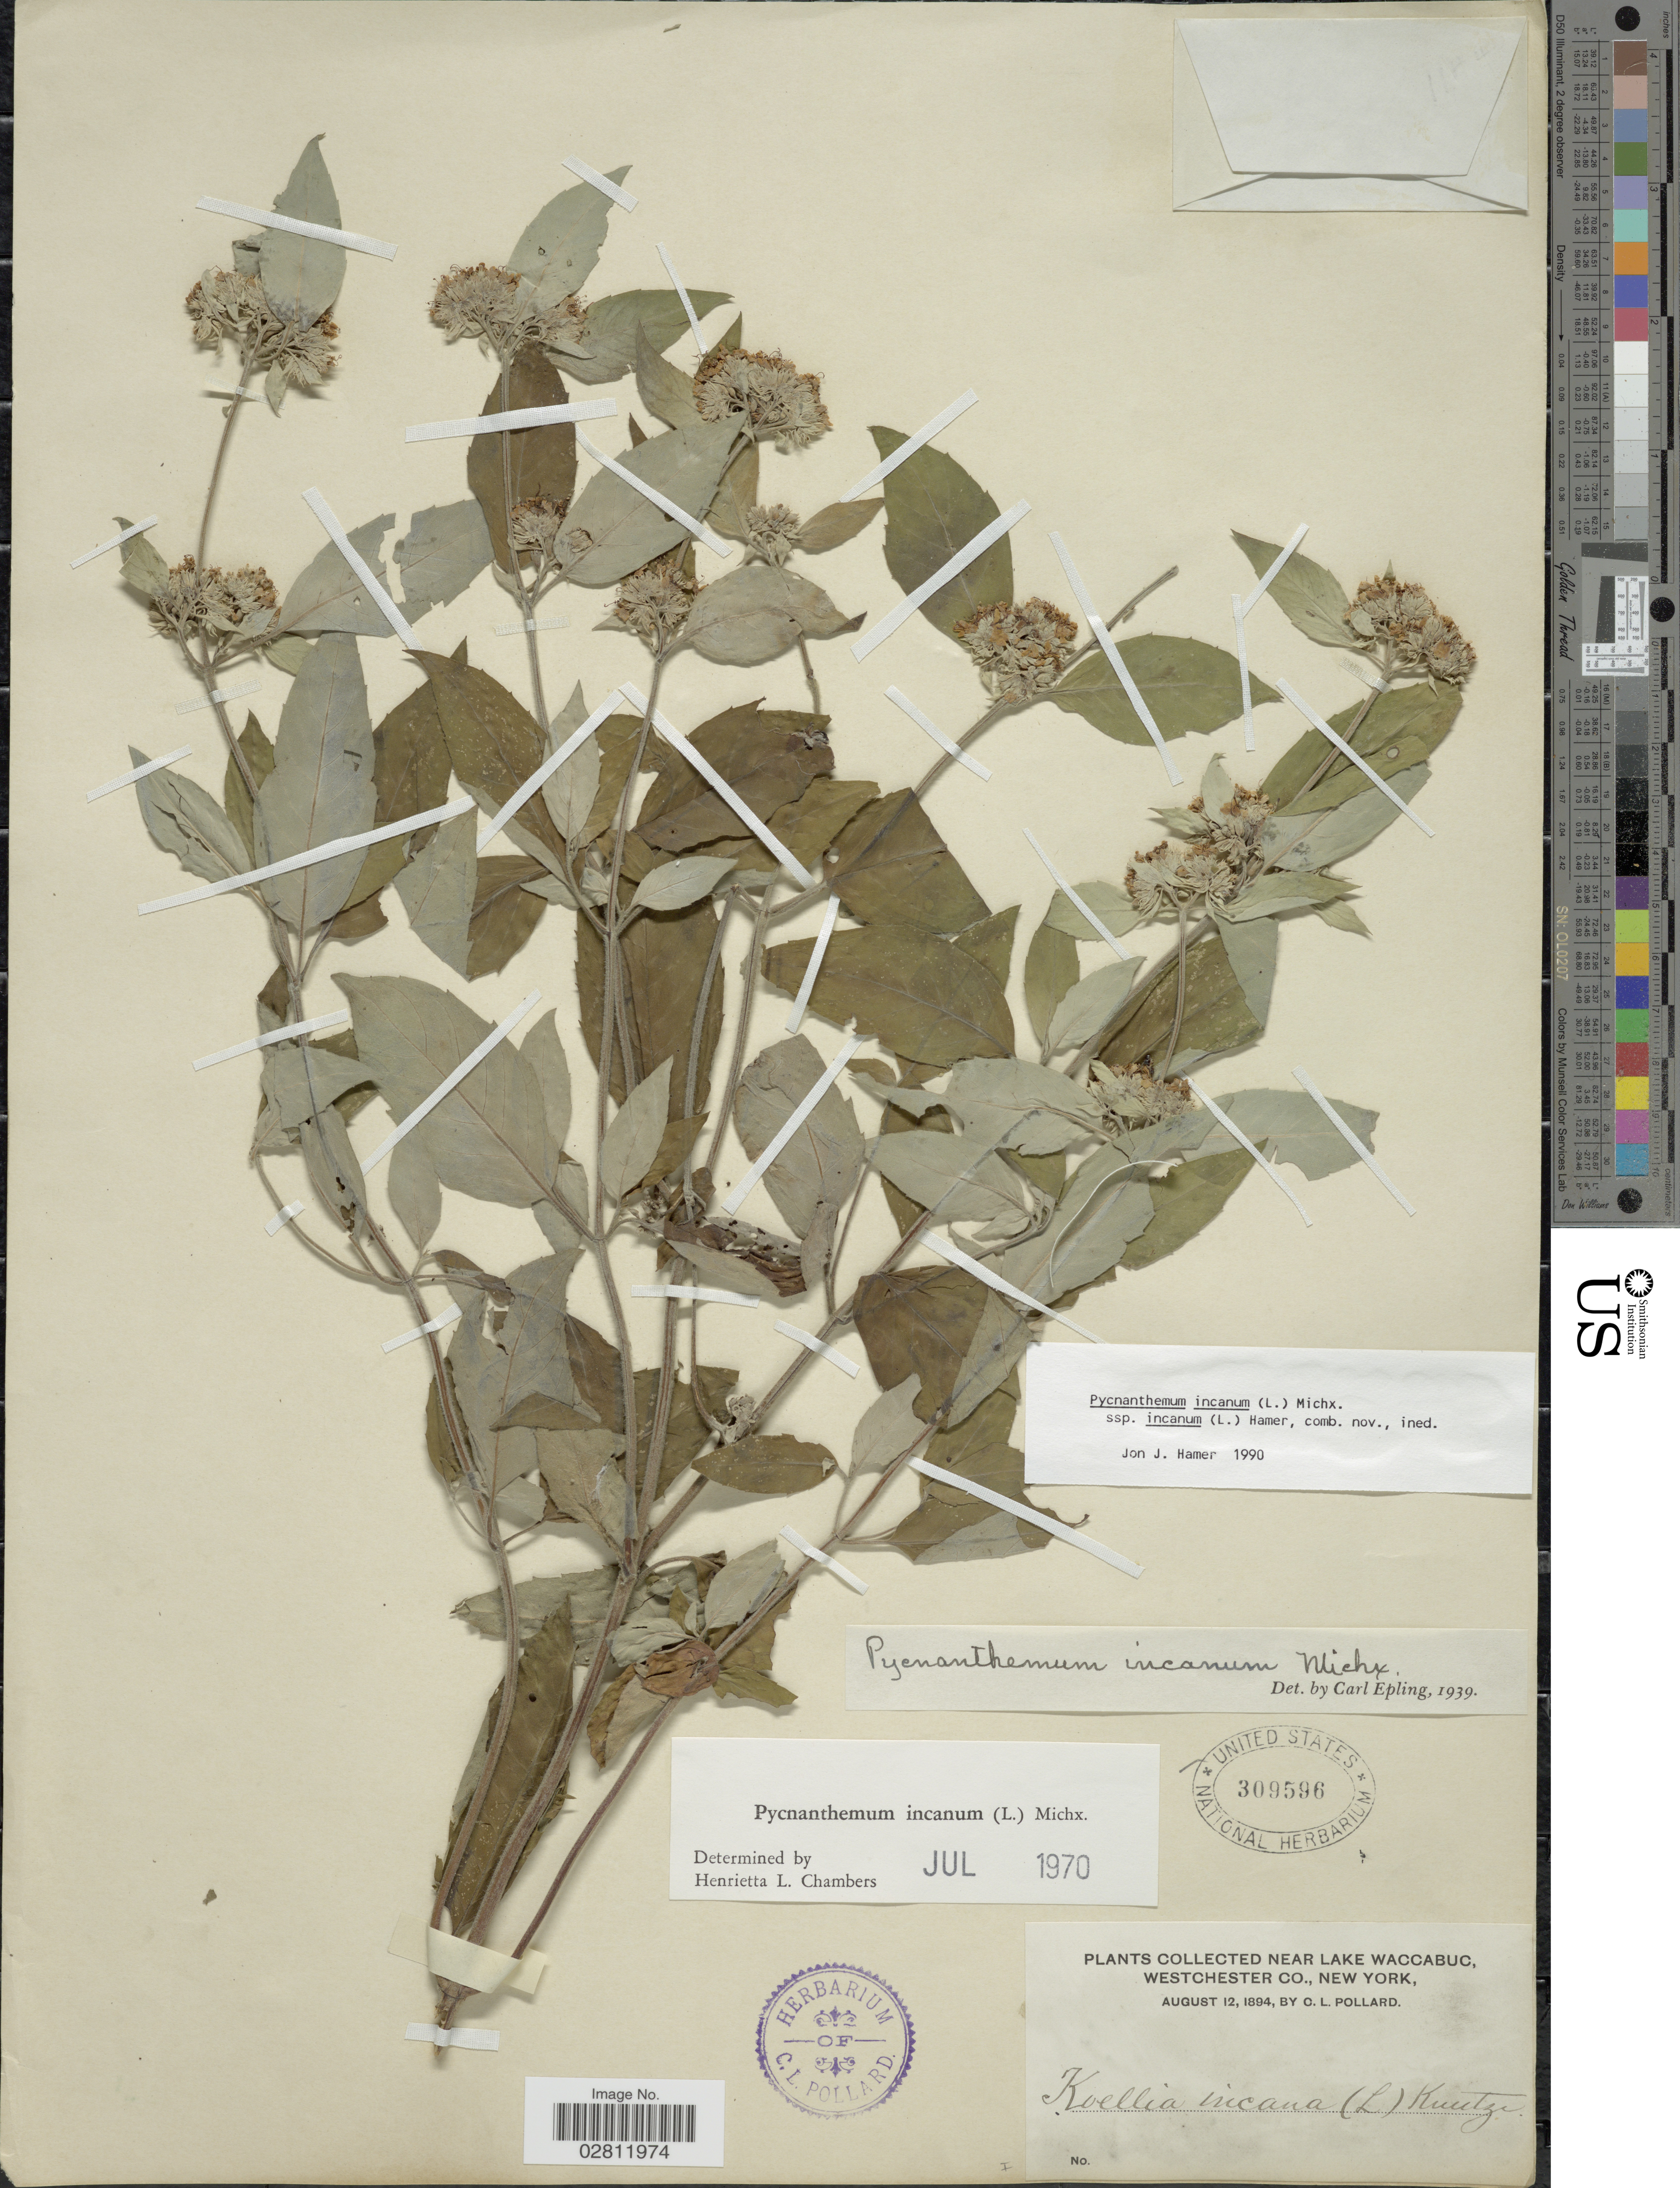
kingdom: Plantae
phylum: Tracheophyta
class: Magnoliopsida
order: Lamiales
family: Lamiaceae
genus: Pycnanthemum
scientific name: Pycnanthemum incanum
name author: (L.) Michx.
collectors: C. L. Pollard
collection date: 1894-08-12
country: United States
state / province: New York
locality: Near Lake Waccabuc, Westchester Co.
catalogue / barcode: US 309596